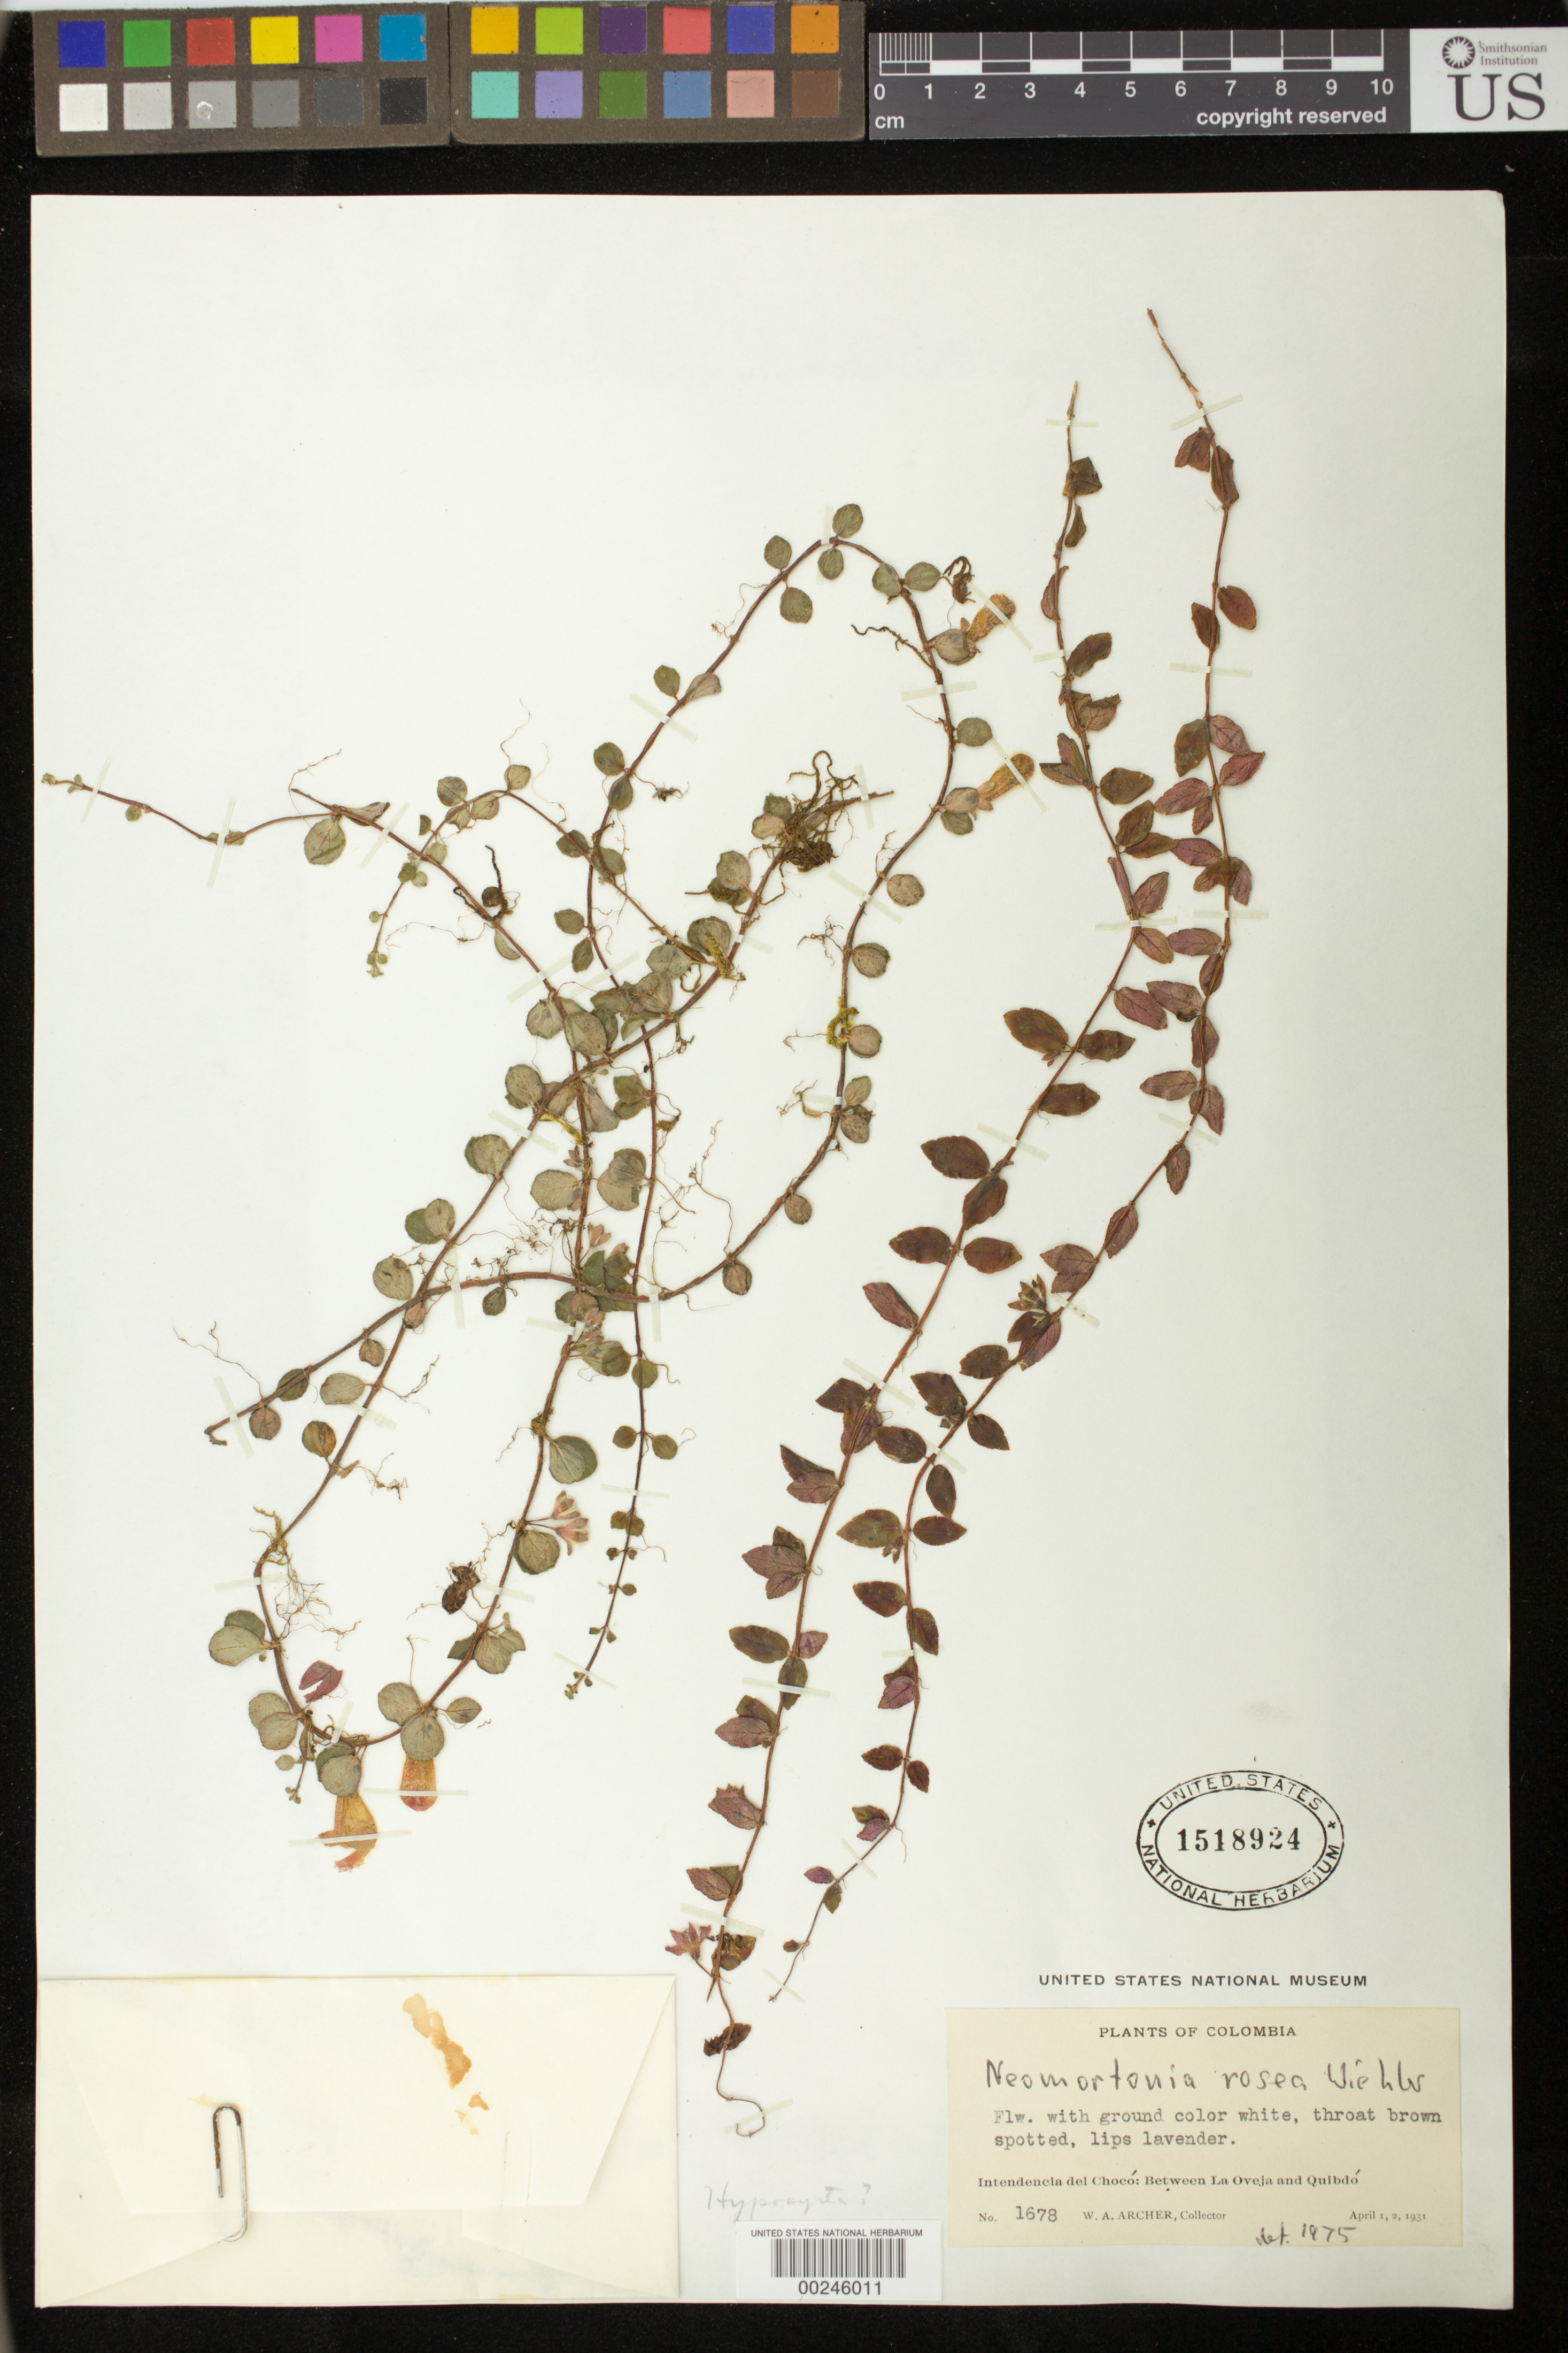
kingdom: Plantae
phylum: Tracheophyta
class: Magnoliopsida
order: Lamiales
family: Gesneriaceae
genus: Neomortonia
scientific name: Neomortonia rosea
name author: Wiehler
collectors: A. W. Archer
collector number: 1678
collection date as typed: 1-2 Apr 1931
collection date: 1931-04-01/1931-04-02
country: Colombia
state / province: Chocó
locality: Between La Oveja and Quibdo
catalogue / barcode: US 1518924